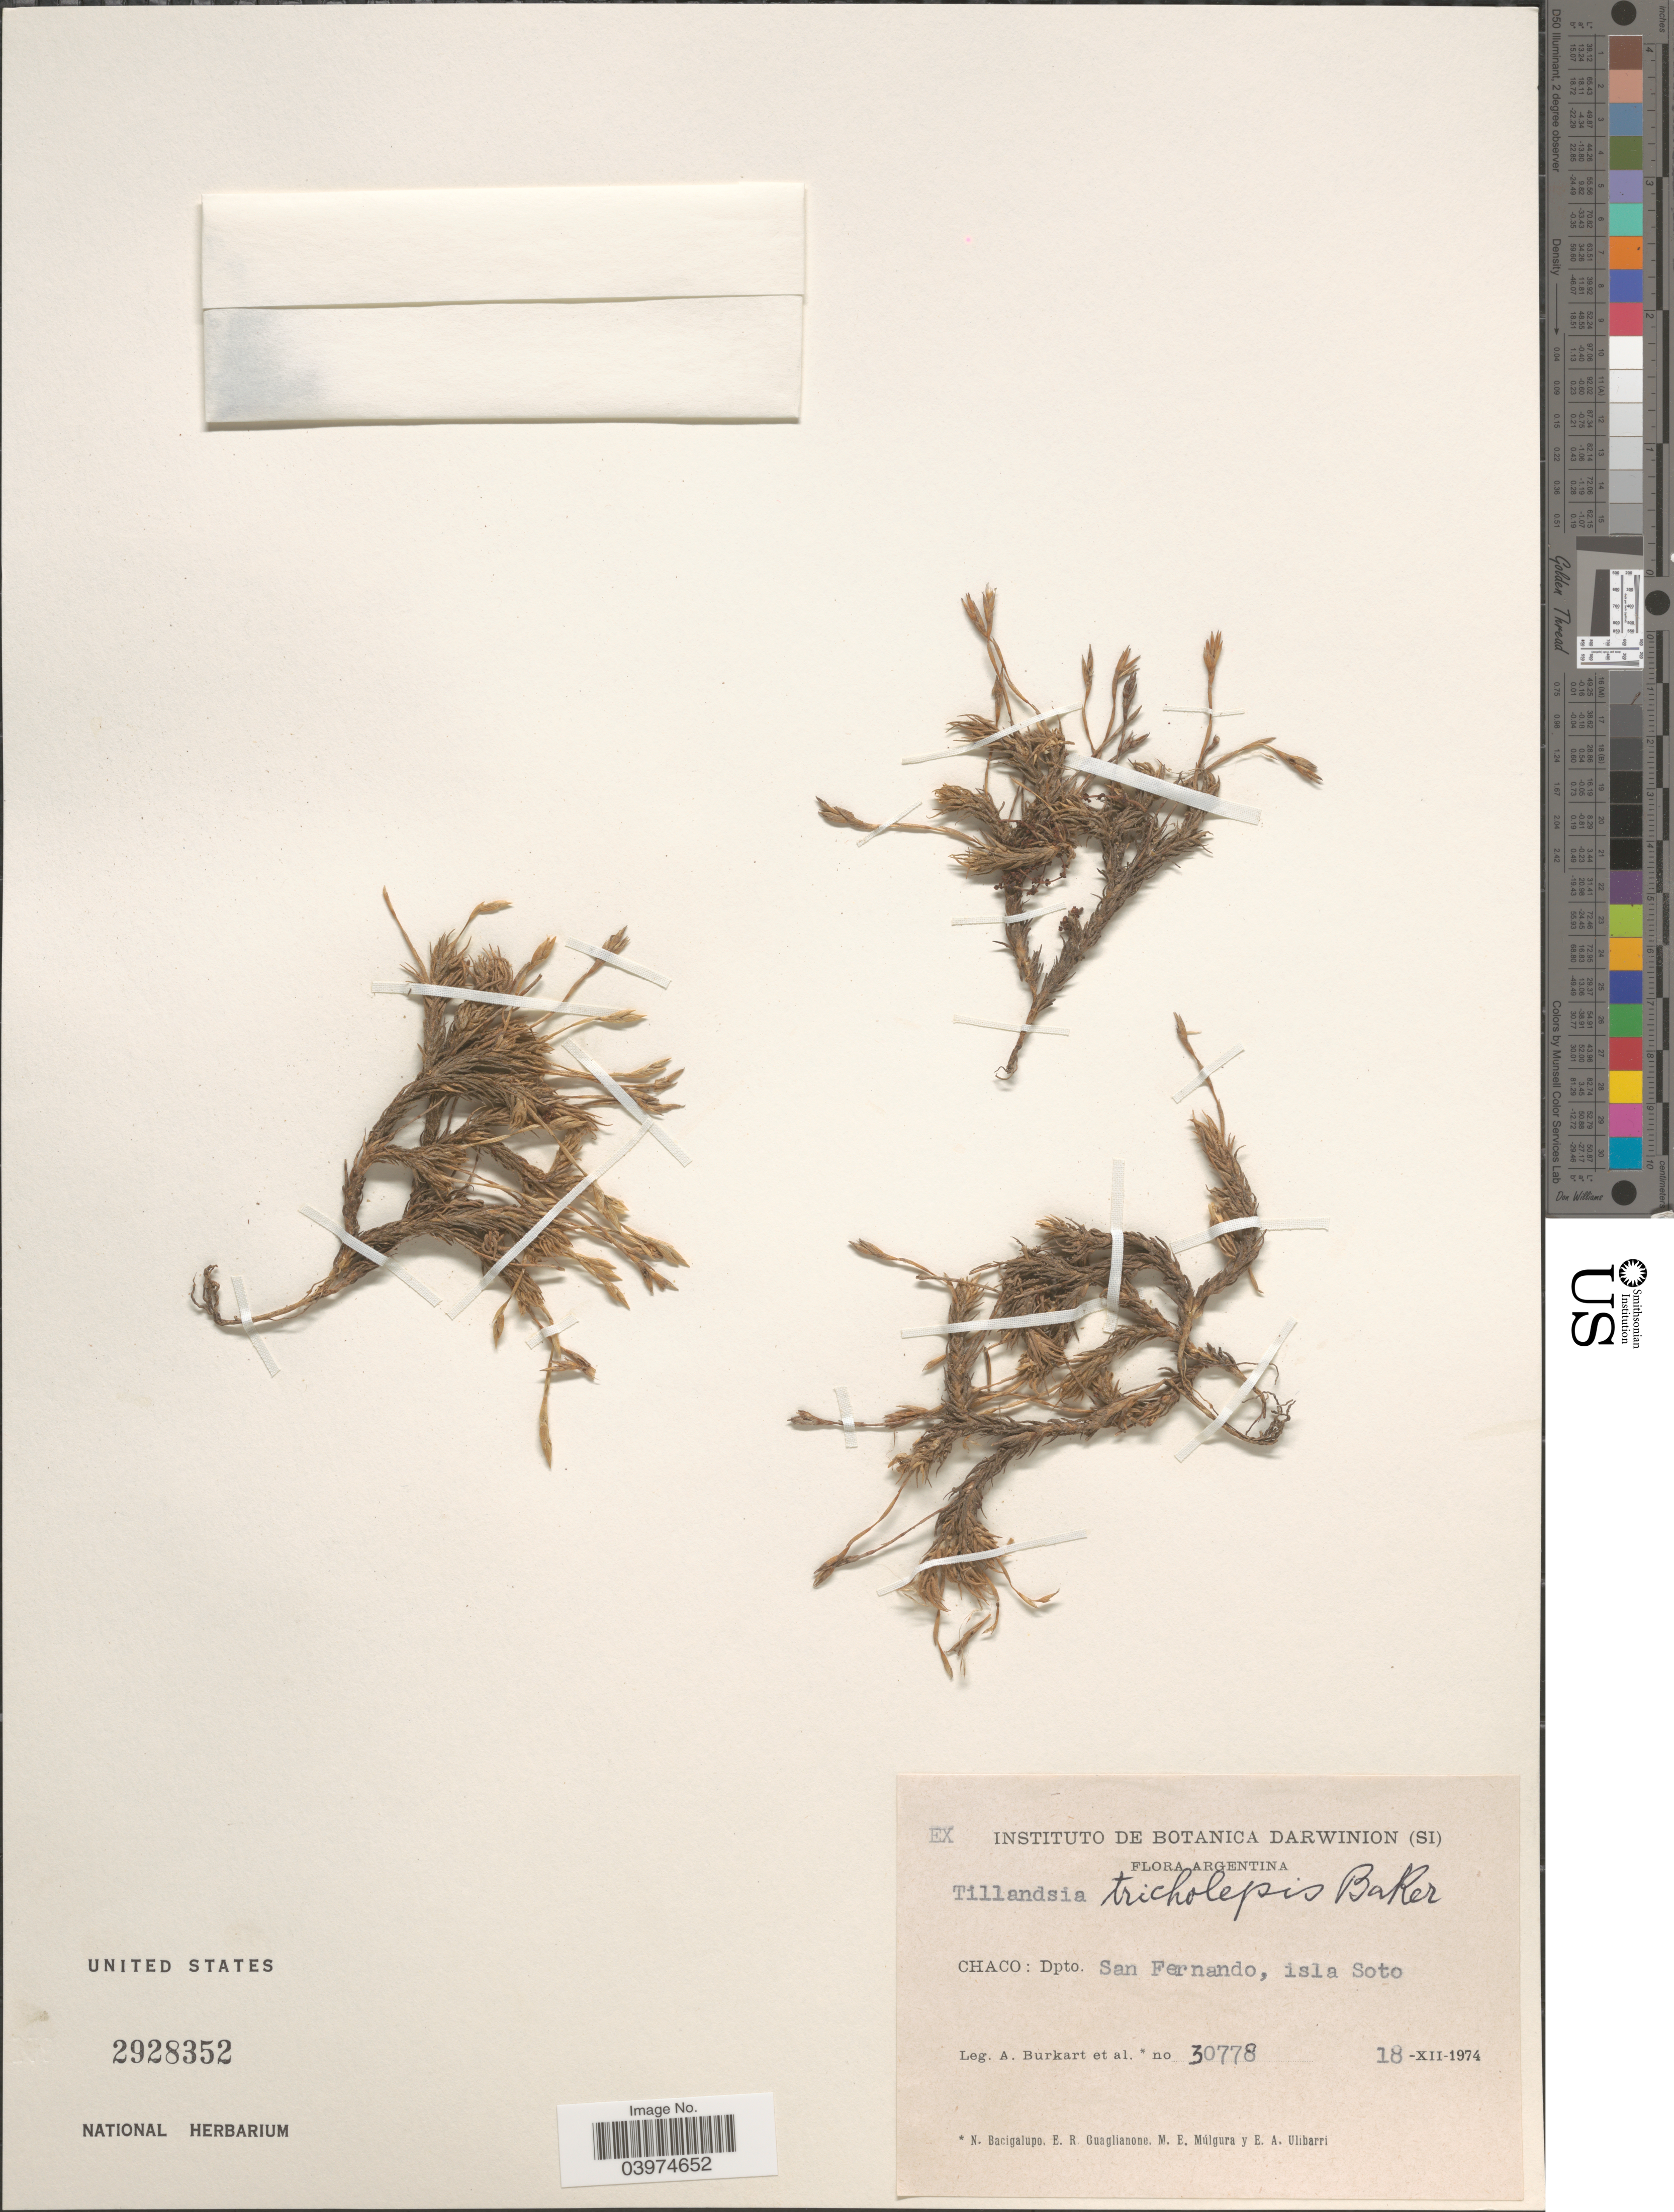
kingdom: Plantae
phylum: Tracheophyta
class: Liliopsida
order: Poales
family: Bromeliaceae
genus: Tillandsia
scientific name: Tillandsia tricholepis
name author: Baker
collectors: A. E. Burkart, N. M. Bacigalupo, E. R. Guaglianone, M. E. Múlgura & E. A. Ulibarri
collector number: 30778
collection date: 1974-12-18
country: Argentina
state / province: Chaco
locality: Dpto. San Fernando, isla Soto.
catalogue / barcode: US 2928352